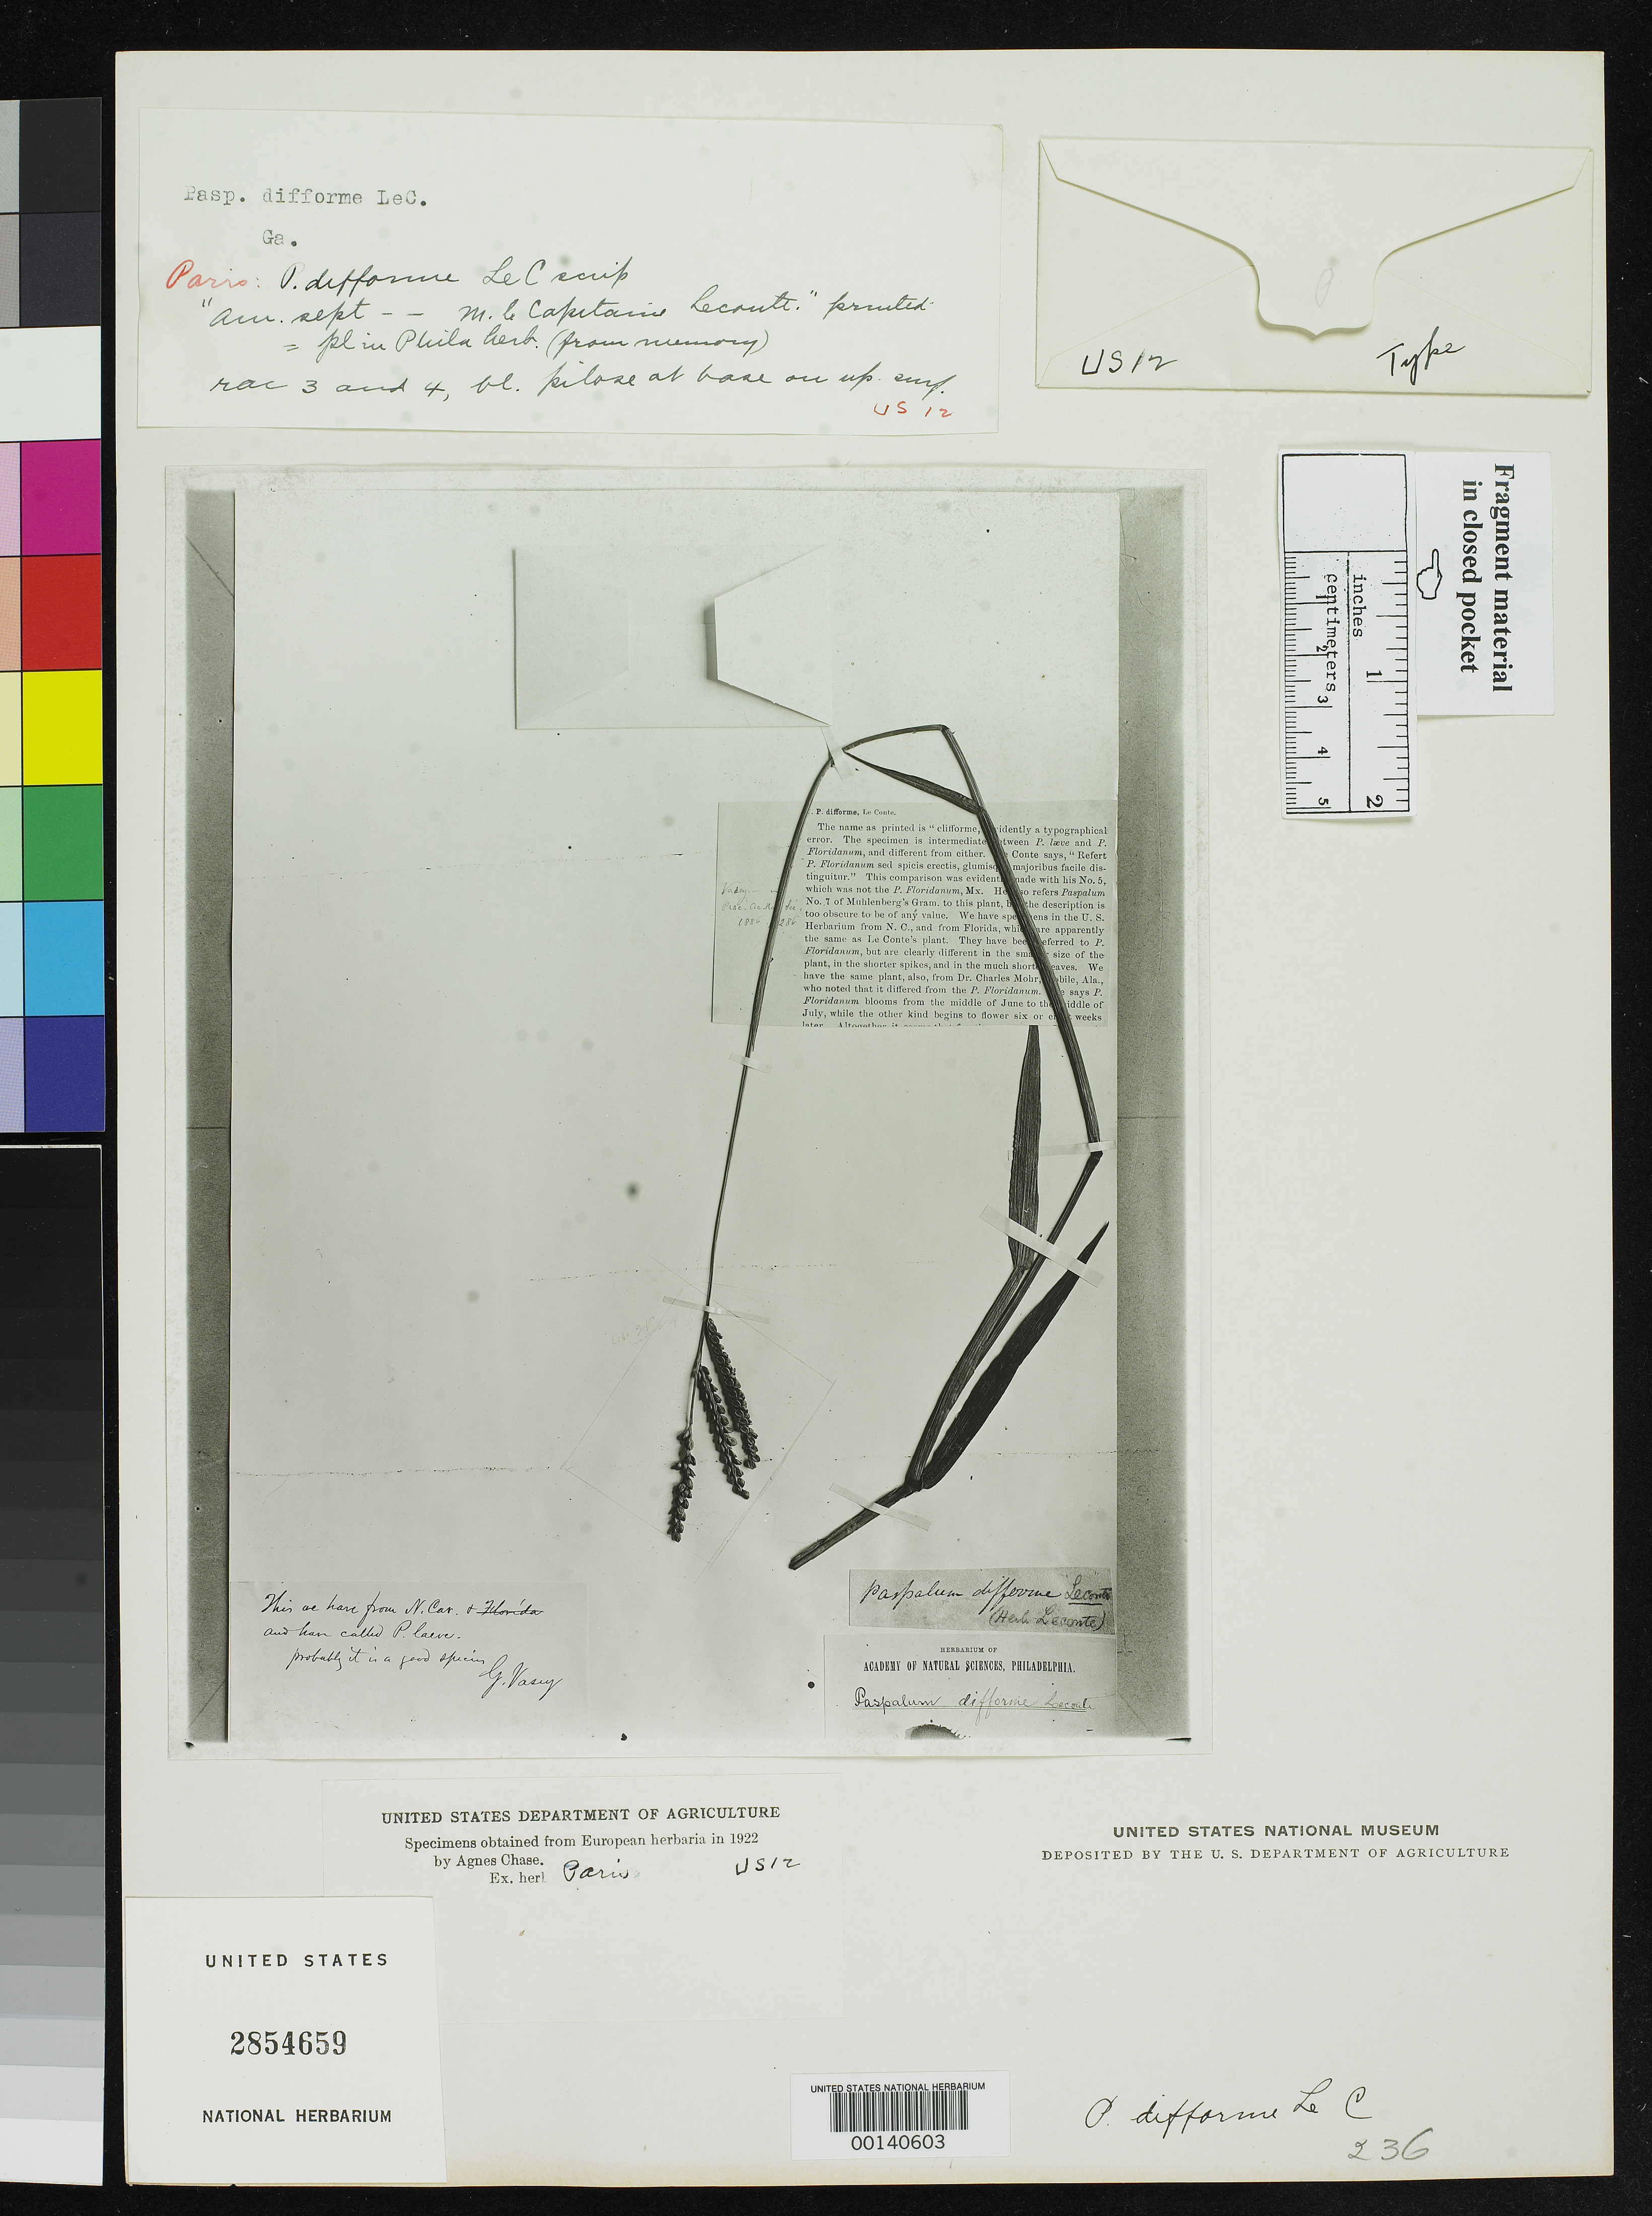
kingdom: Plantae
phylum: Tracheophyta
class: Liliopsida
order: Poales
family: Poaceae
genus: Paspalum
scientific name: Paspalum difforme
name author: Leconte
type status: Type Fragment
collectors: J. Leconte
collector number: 7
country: United States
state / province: Georgia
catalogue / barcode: US 2854659